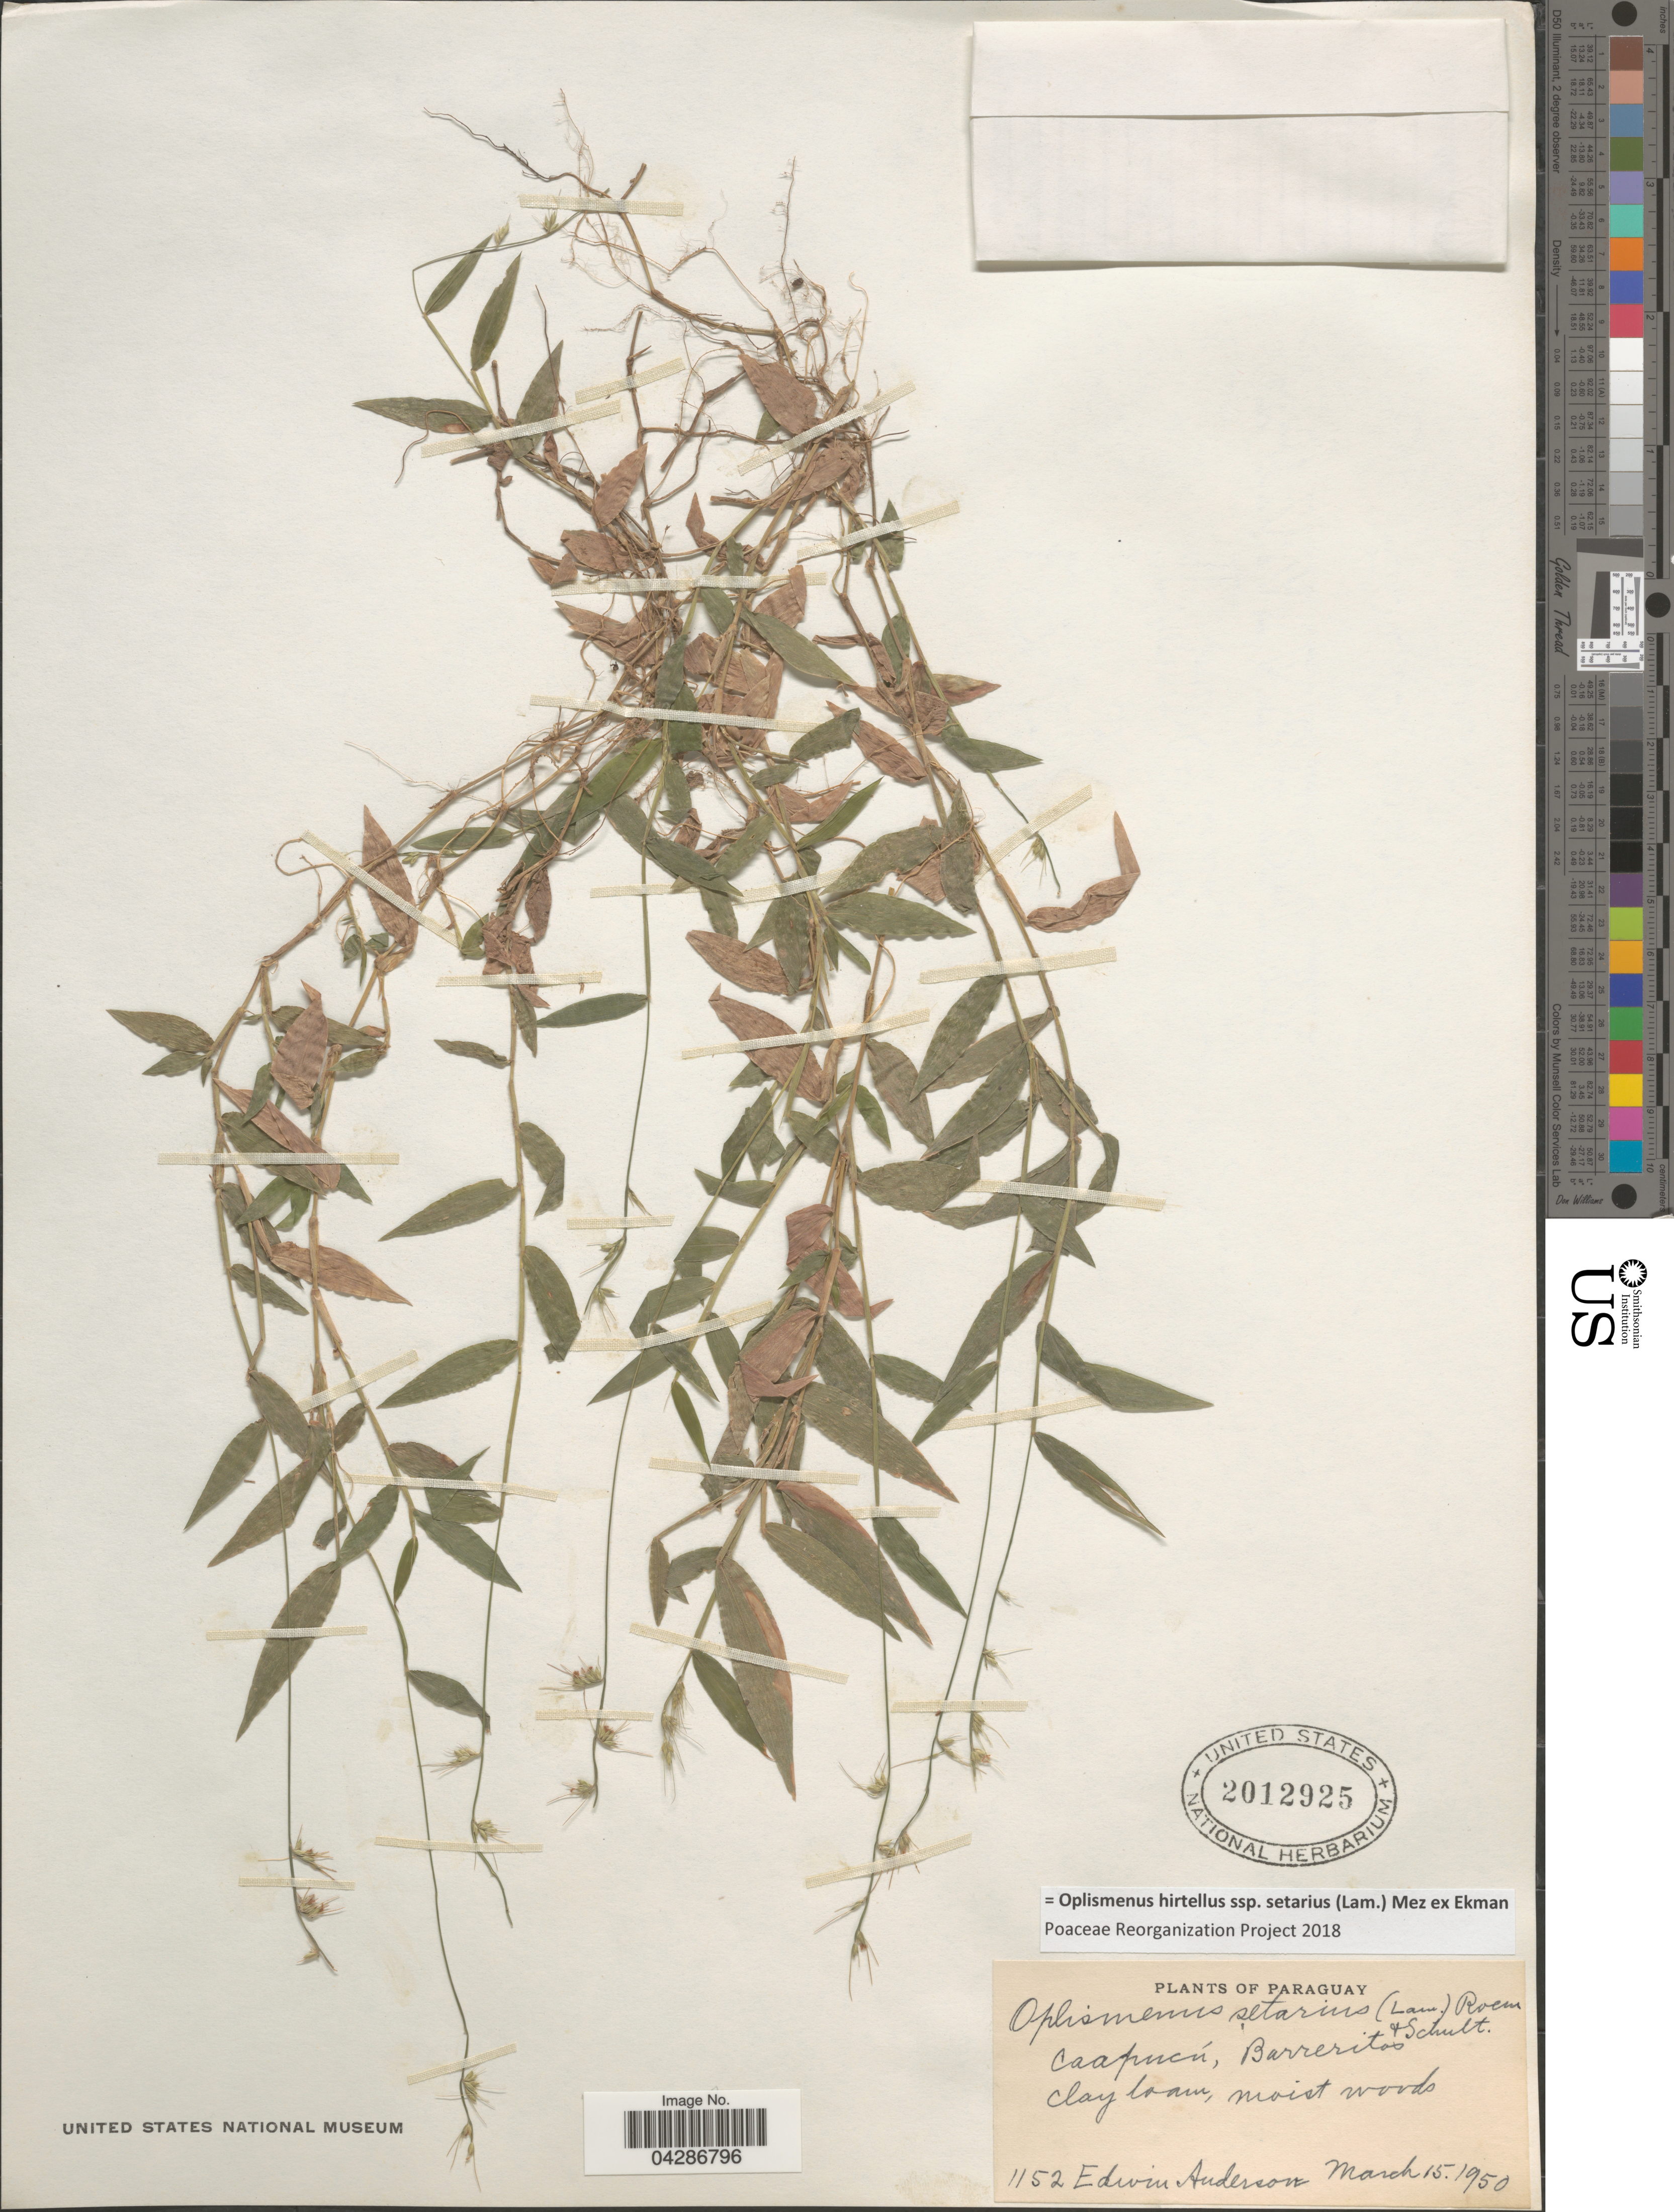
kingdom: Plantae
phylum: Tracheophyta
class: Liliopsida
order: Poales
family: Poaceae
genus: Oplismenus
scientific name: Oplismenus hirtellus subsp. setarius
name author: (Lam.) Mez ex Ekman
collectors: E. Anderson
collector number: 1152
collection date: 1950-03-15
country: Paraguay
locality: Caapucú, Barreritos.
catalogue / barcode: US 2012925